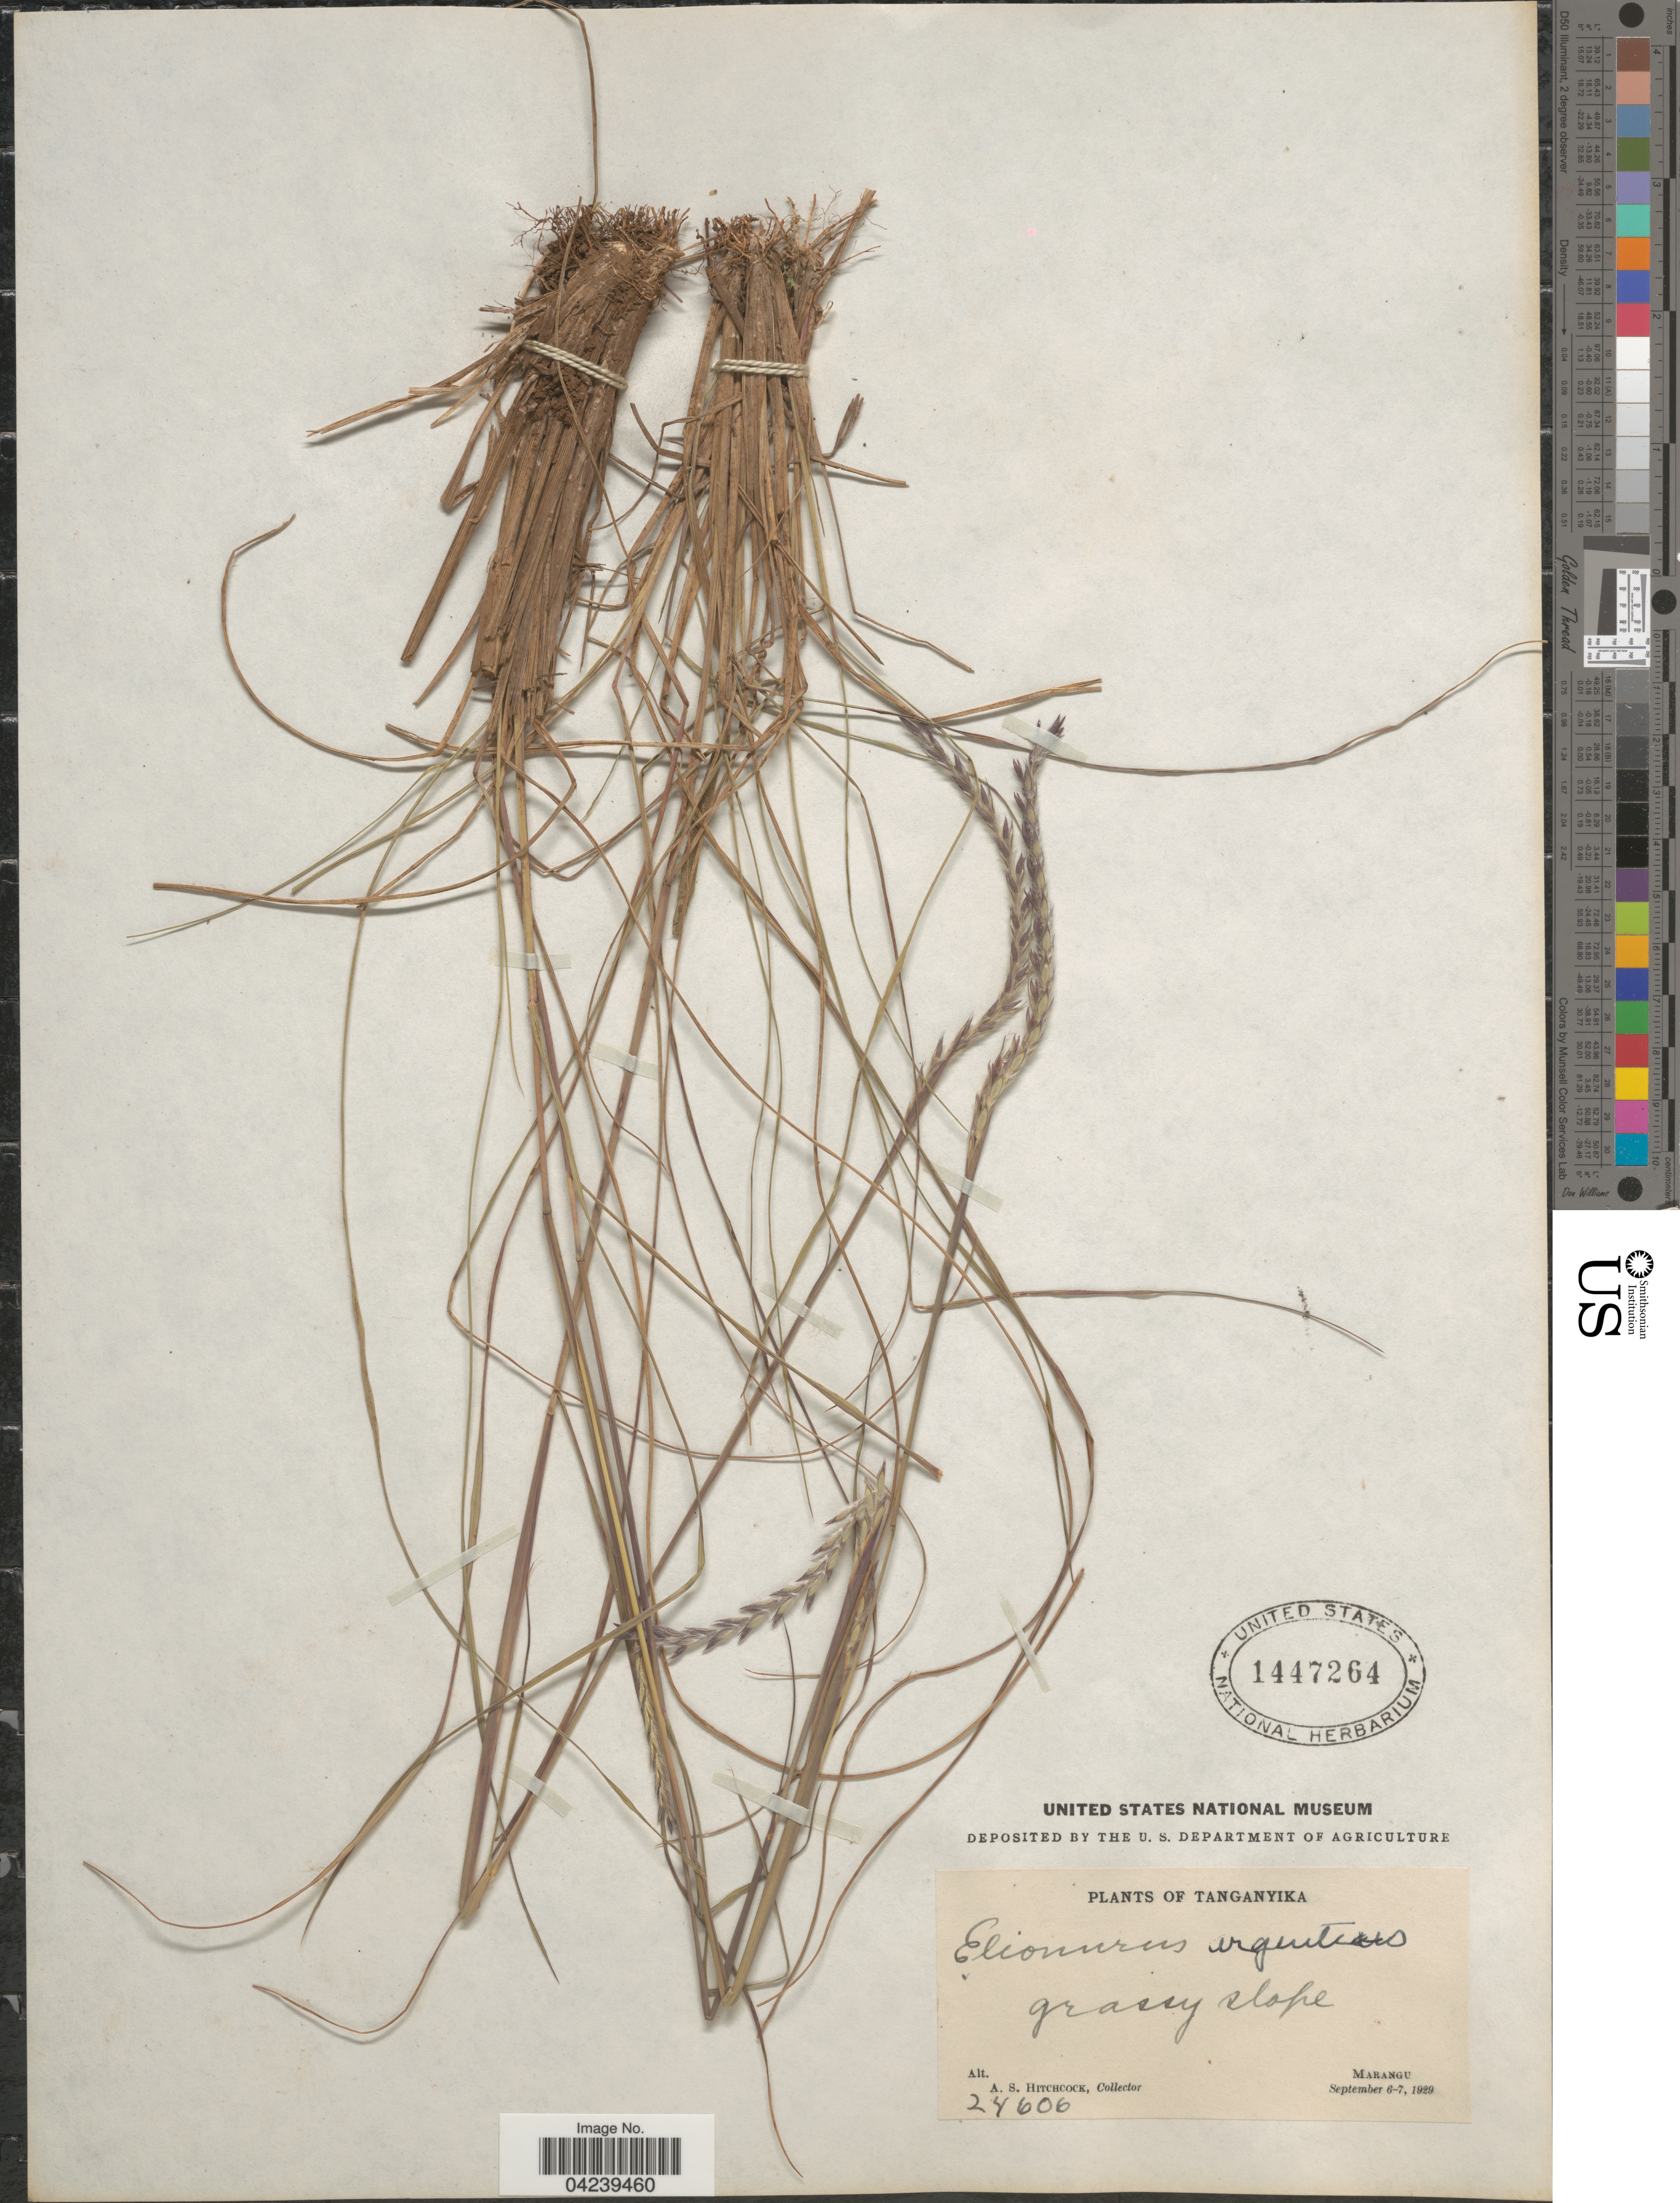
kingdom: Plantae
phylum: Tracheophyta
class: Liliopsida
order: Poales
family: Poaceae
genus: Elionurus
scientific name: Elionurus muticus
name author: (Spreng.) Kuntze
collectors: A. S. Hitchcock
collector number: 24606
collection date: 1929-09-06/1929-09-07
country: Tanzania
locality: Tanganyika. Grassy slope. Marangu.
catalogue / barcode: US 1447264